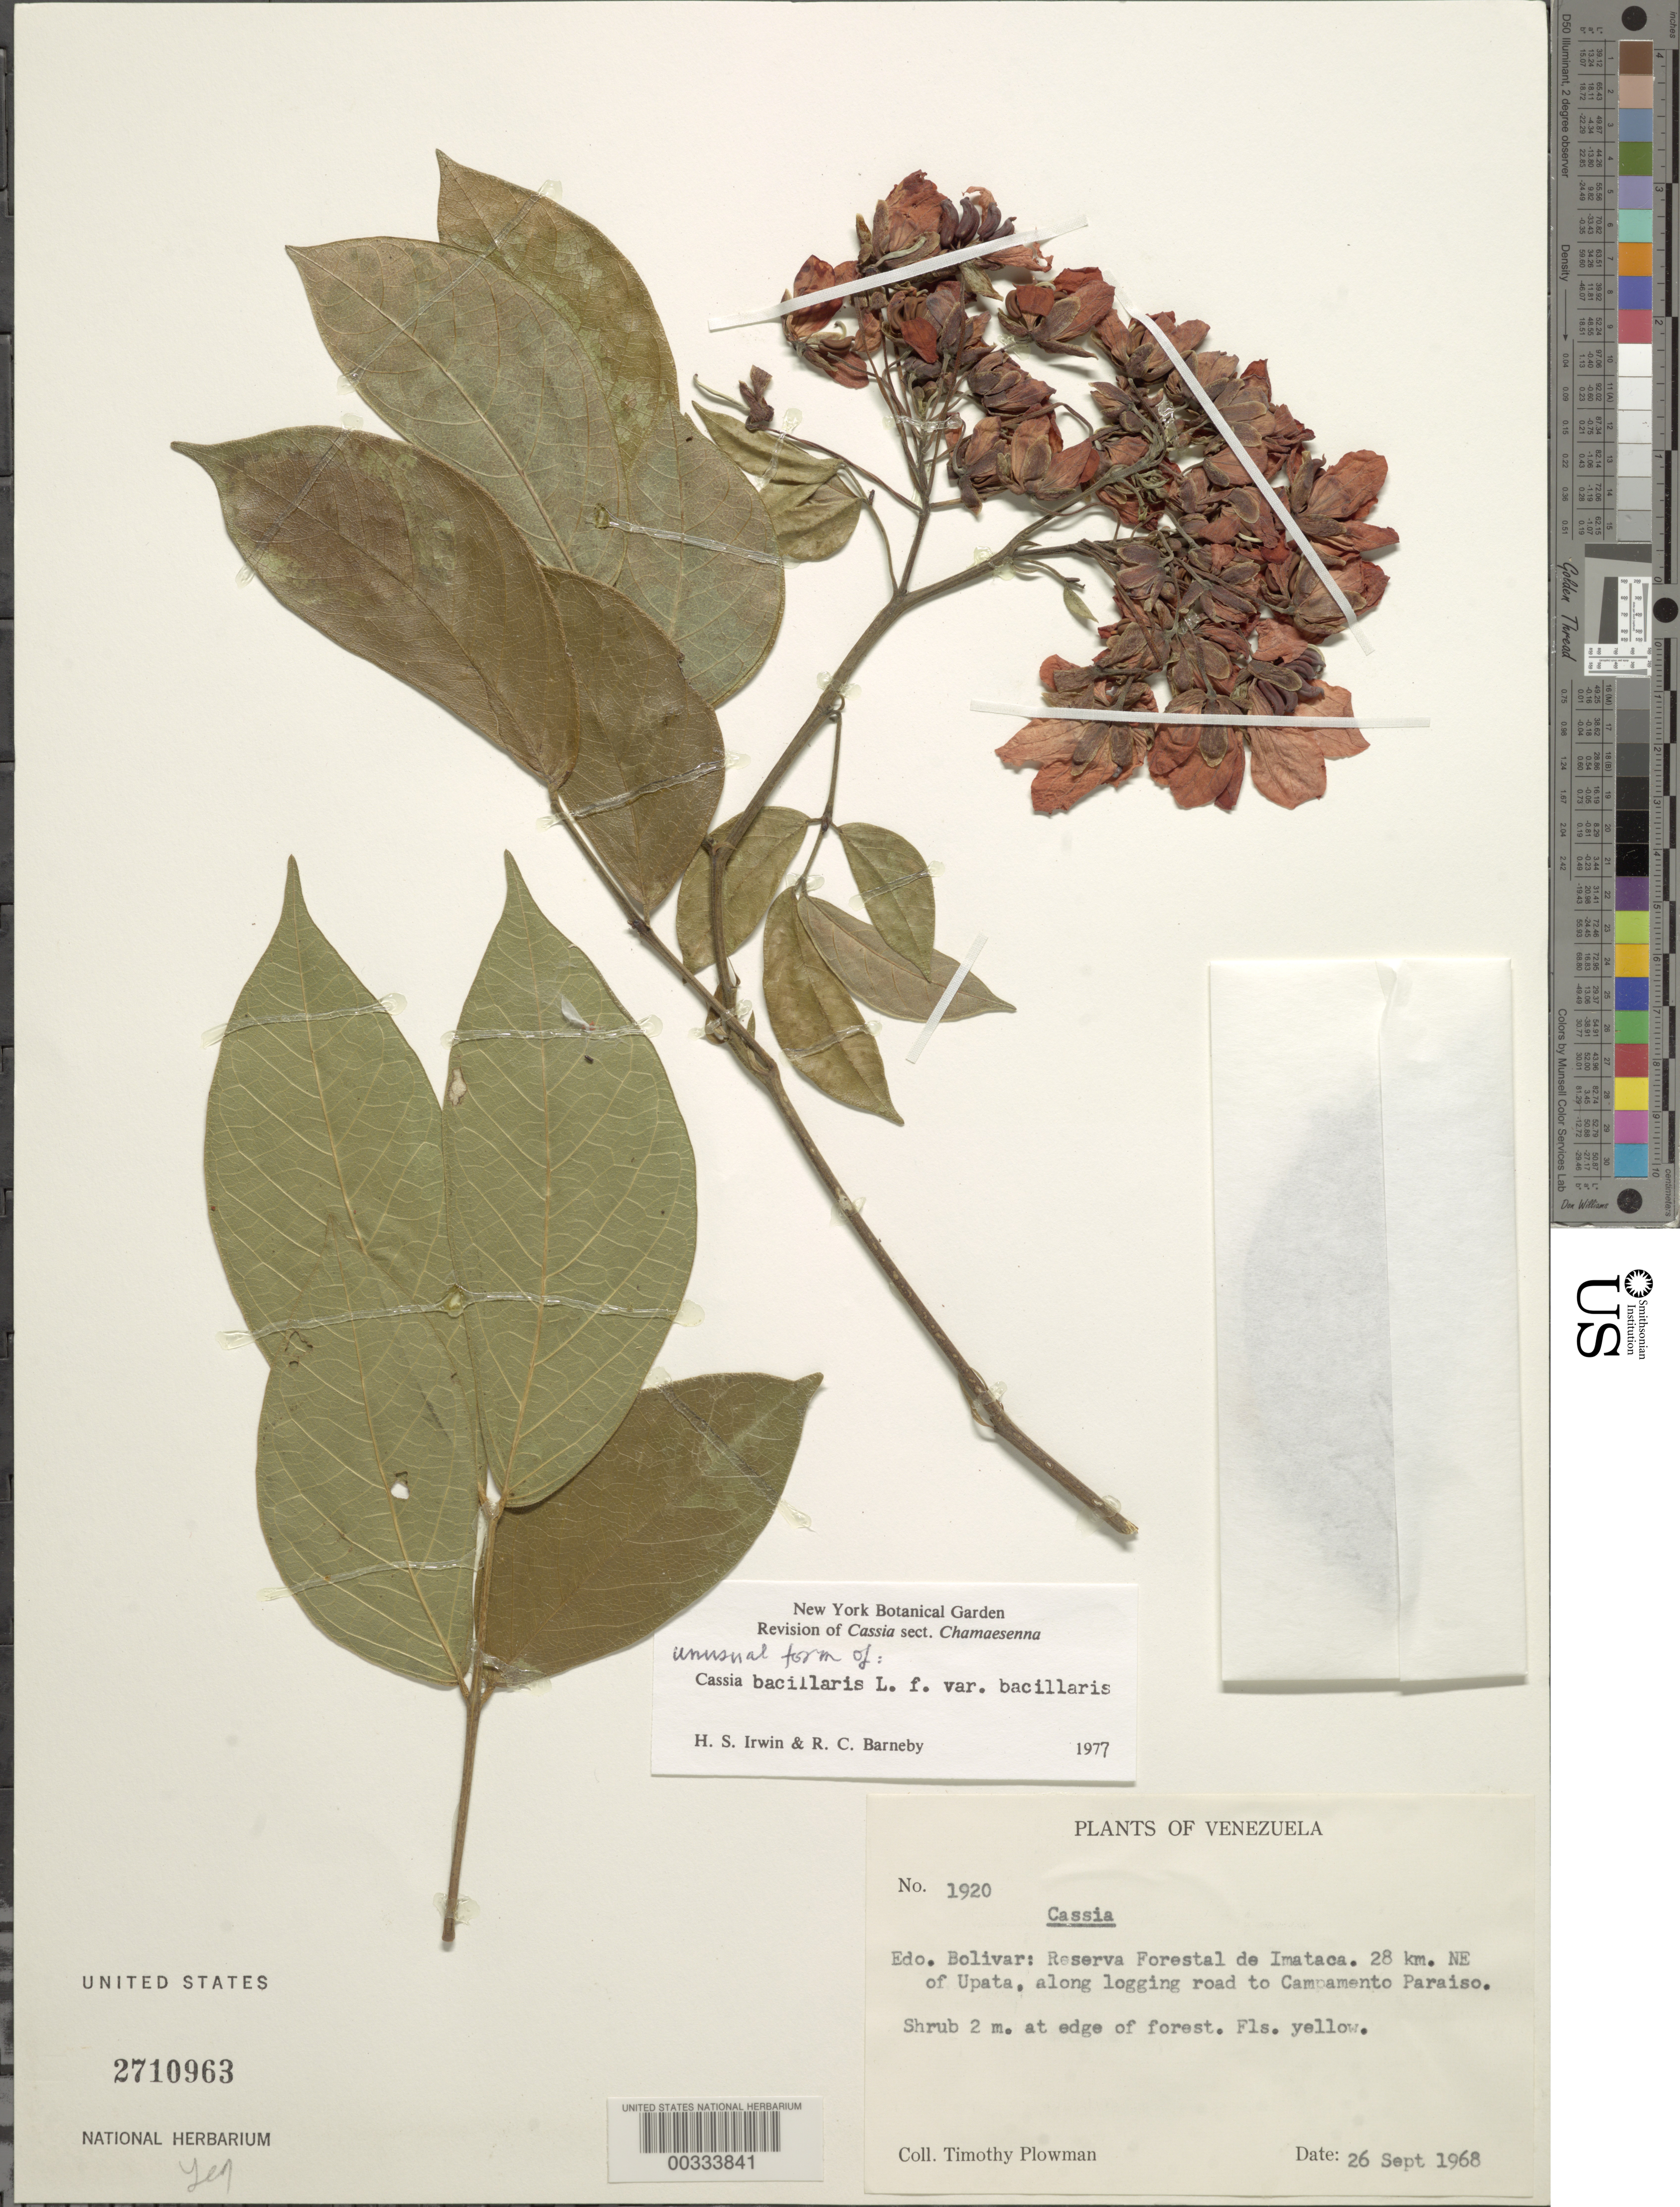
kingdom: Plantae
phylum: Tracheophyta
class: Magnoliopsida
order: Fabales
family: Fabaceae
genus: Senna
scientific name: Senna bacillaris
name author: (L. f.) H.S. Irwin & Barneby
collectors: T. Plowman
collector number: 1920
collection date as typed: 26 Sep 1968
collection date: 1968-09-26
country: Venezuela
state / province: Bolivar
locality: Reserva forestal de imataca; 28 km ne of upata, along logging road to campamento paraiso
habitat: Edge of forest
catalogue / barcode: US 2710963